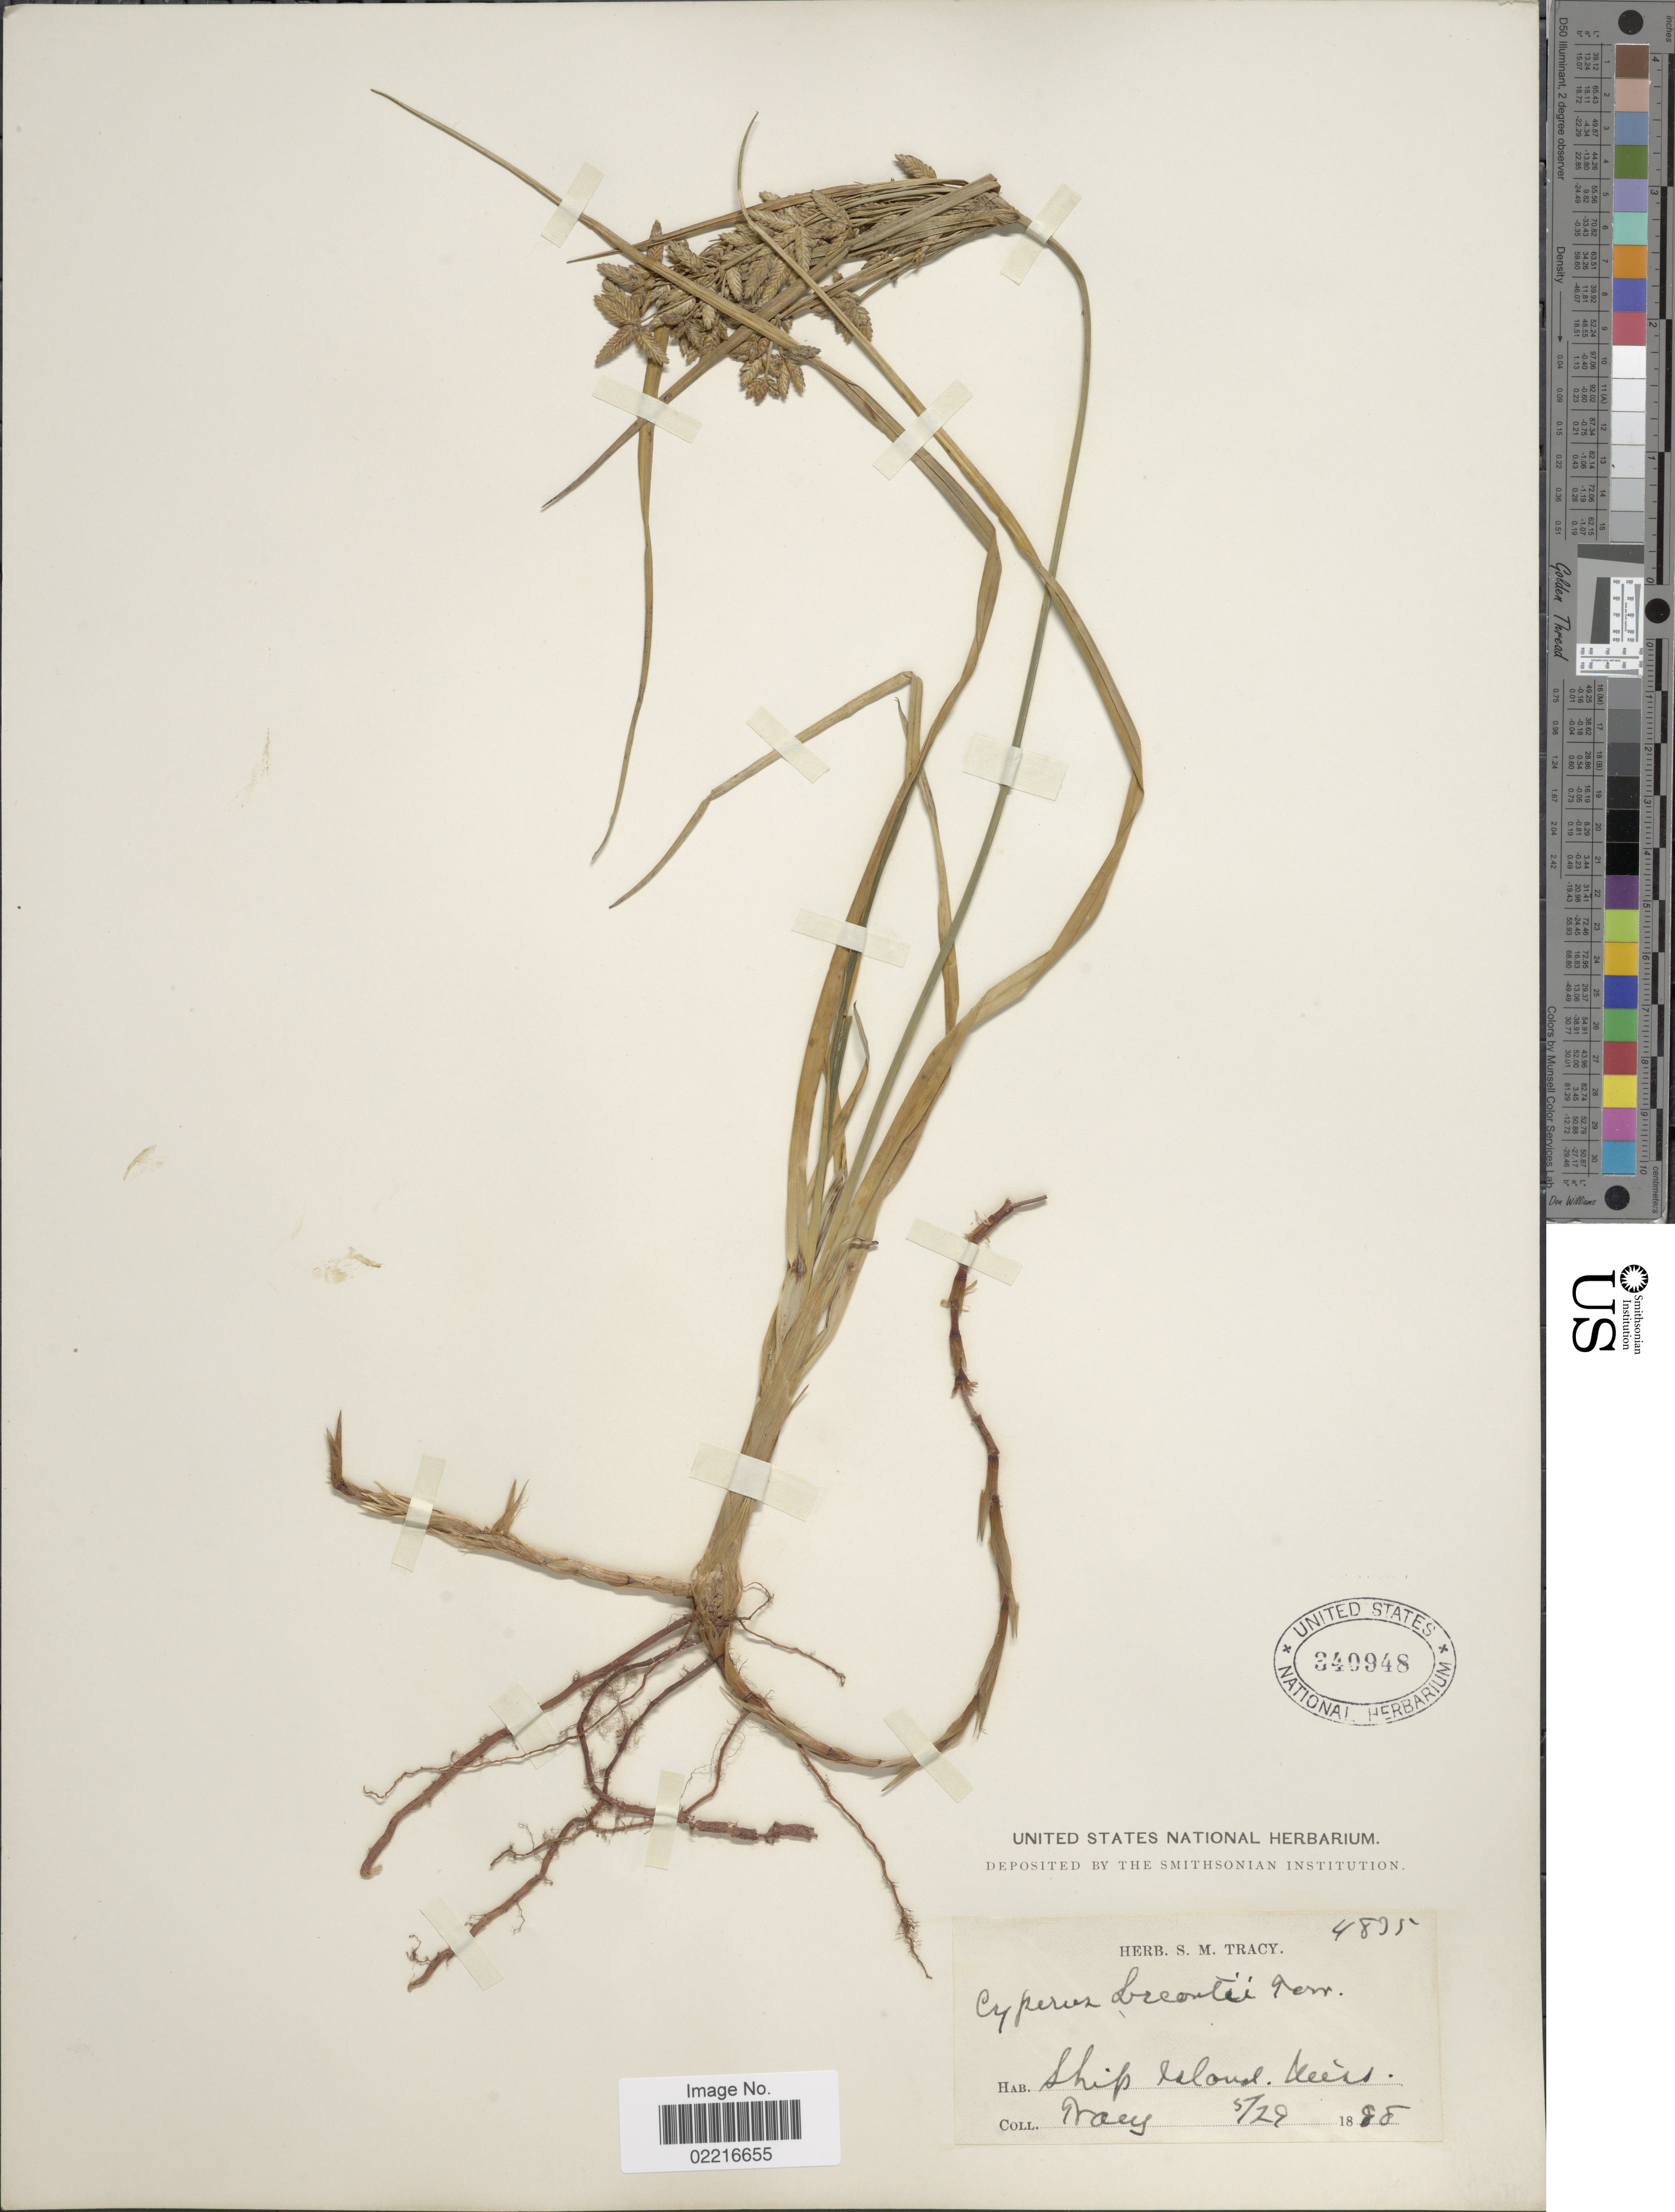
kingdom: Plantae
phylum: Tracheophyta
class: Liliopsida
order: Poales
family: Cyperaceae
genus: Cyperus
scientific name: Cyperus lecontei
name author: Torr. ex Steud.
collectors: S. M. Tracy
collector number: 4825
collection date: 1888-05-29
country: United States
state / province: Mississippi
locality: Ship Island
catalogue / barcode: US 340948